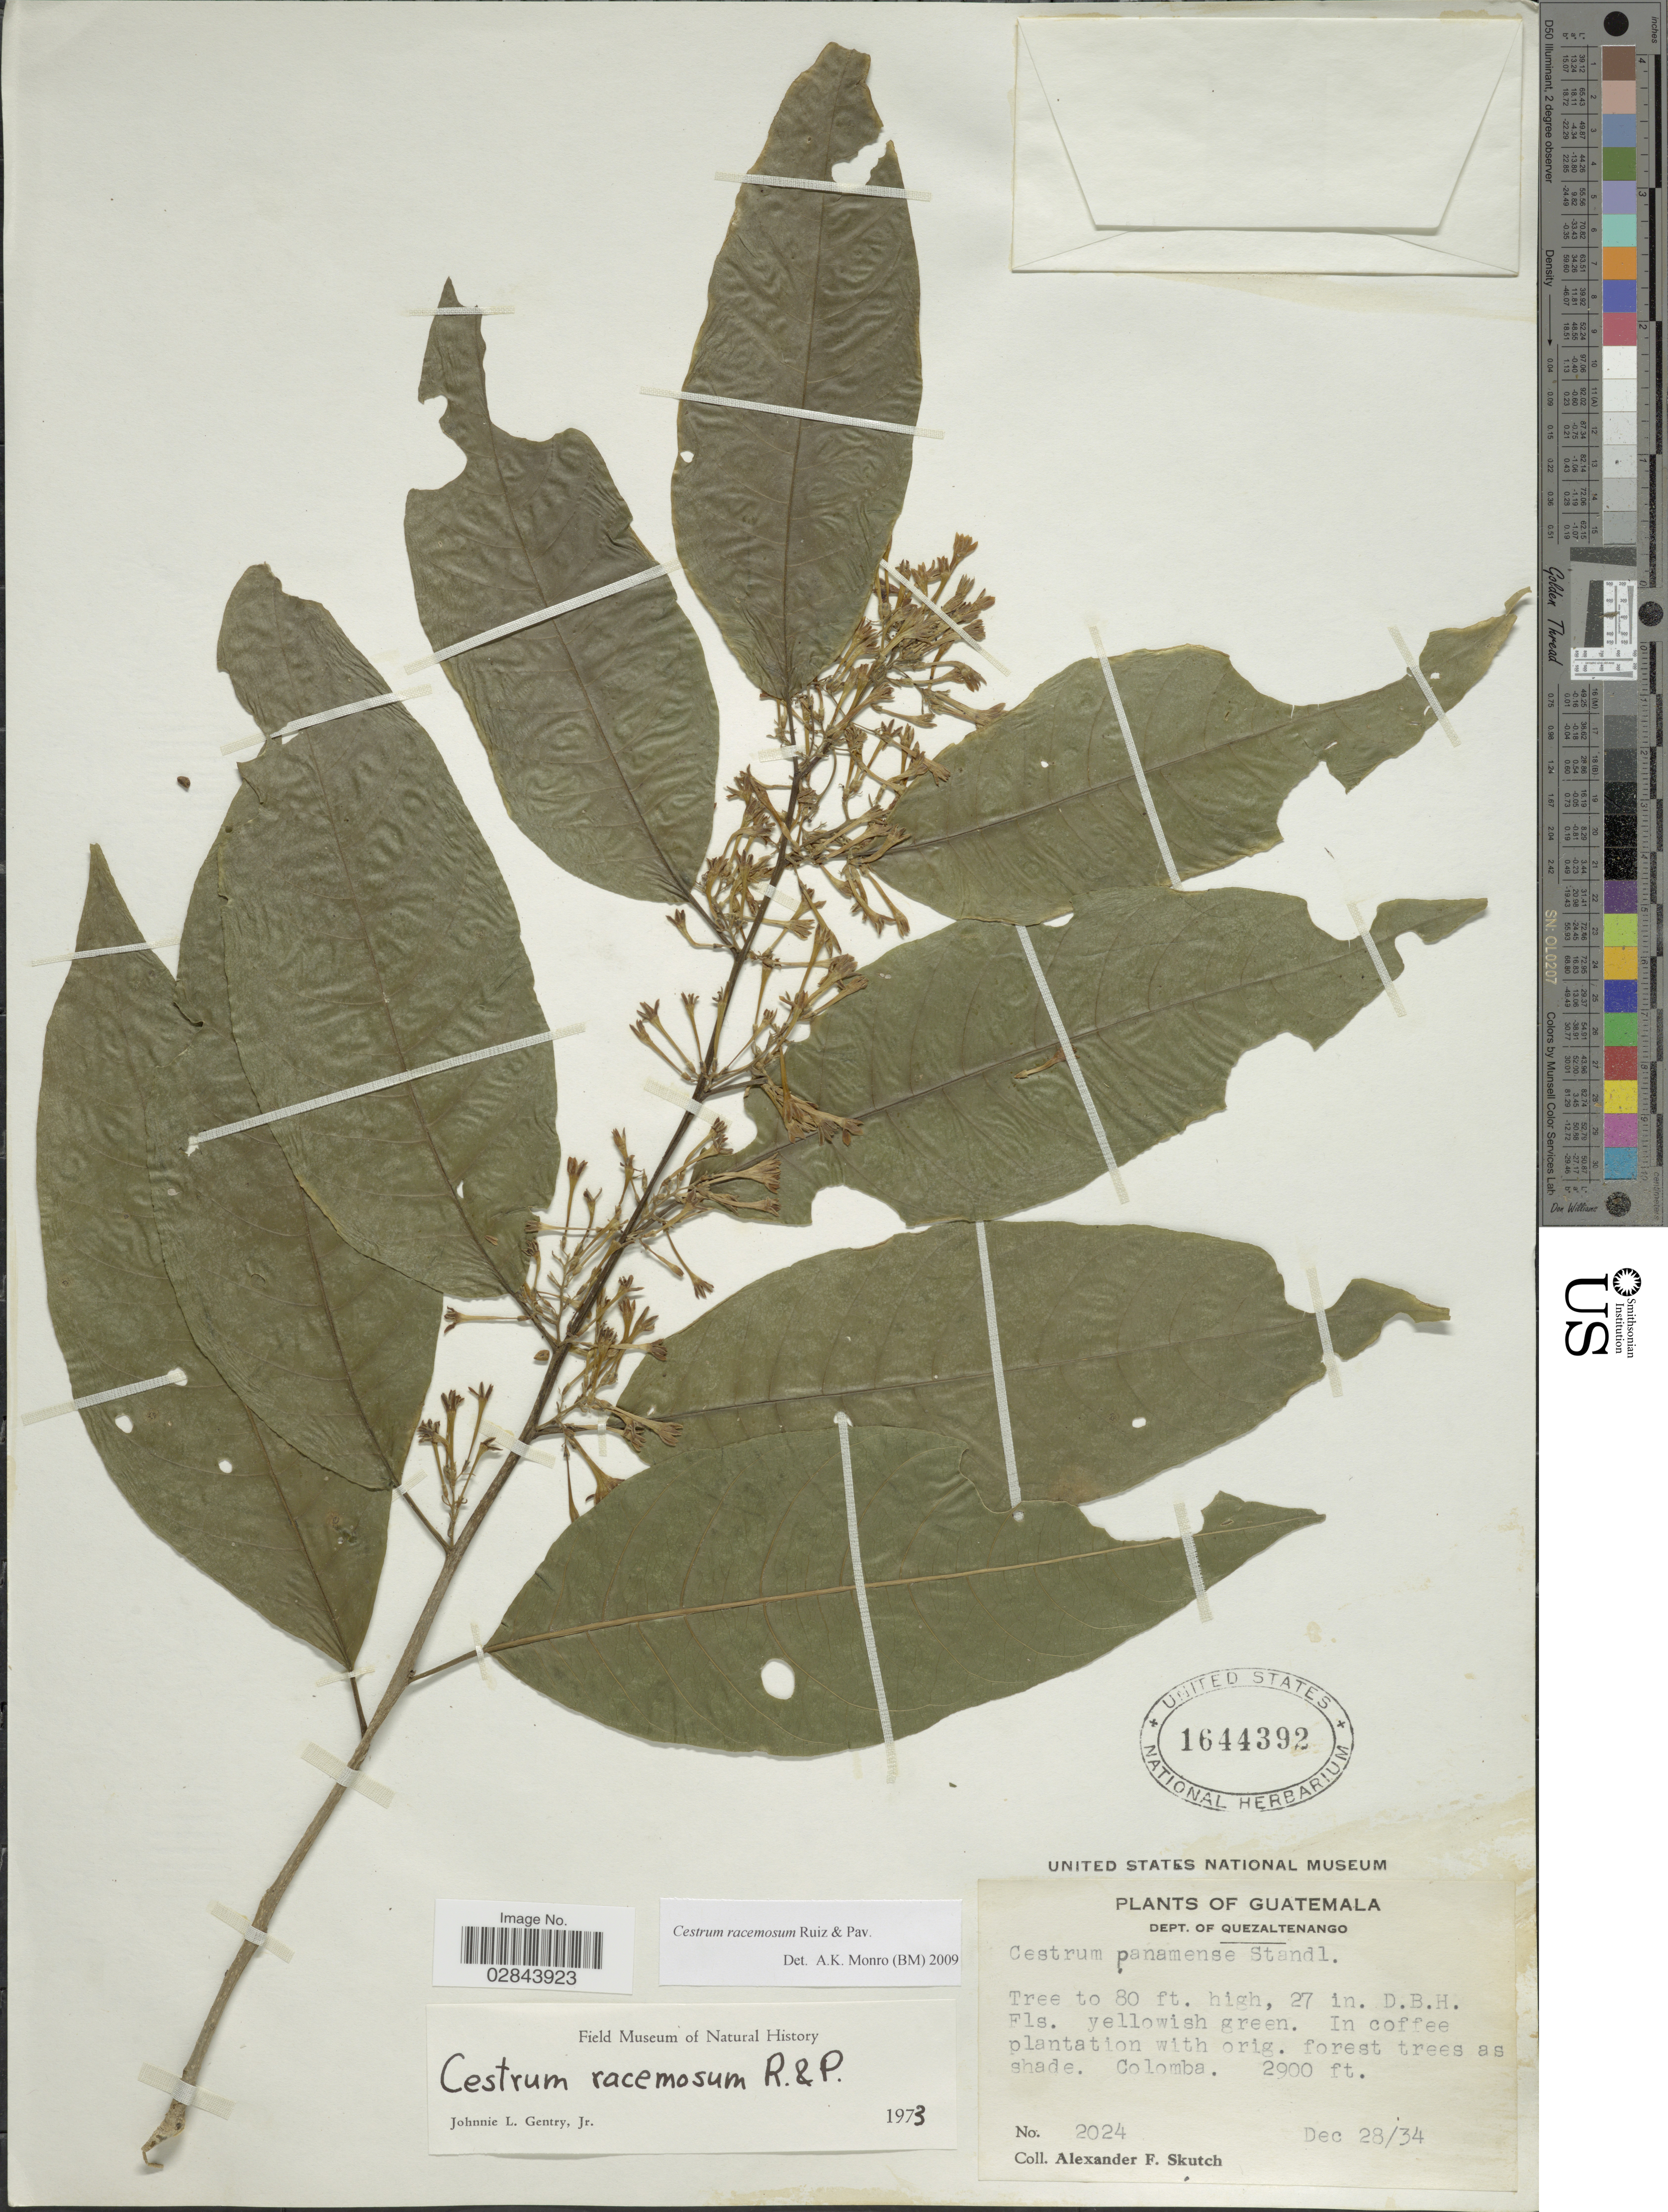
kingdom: Plantae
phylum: Tracheophyta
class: Magnoliopsida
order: Solanales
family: Solanaceae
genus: Cestrum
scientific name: Cestrum racemosum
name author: Ruiz & Pav.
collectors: A. F. Skutch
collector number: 2024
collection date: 1934-12-28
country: Guatemala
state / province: Quetzaltenango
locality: Dept. of Quezaltenango. Colomba.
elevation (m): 884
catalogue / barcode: US 1644392